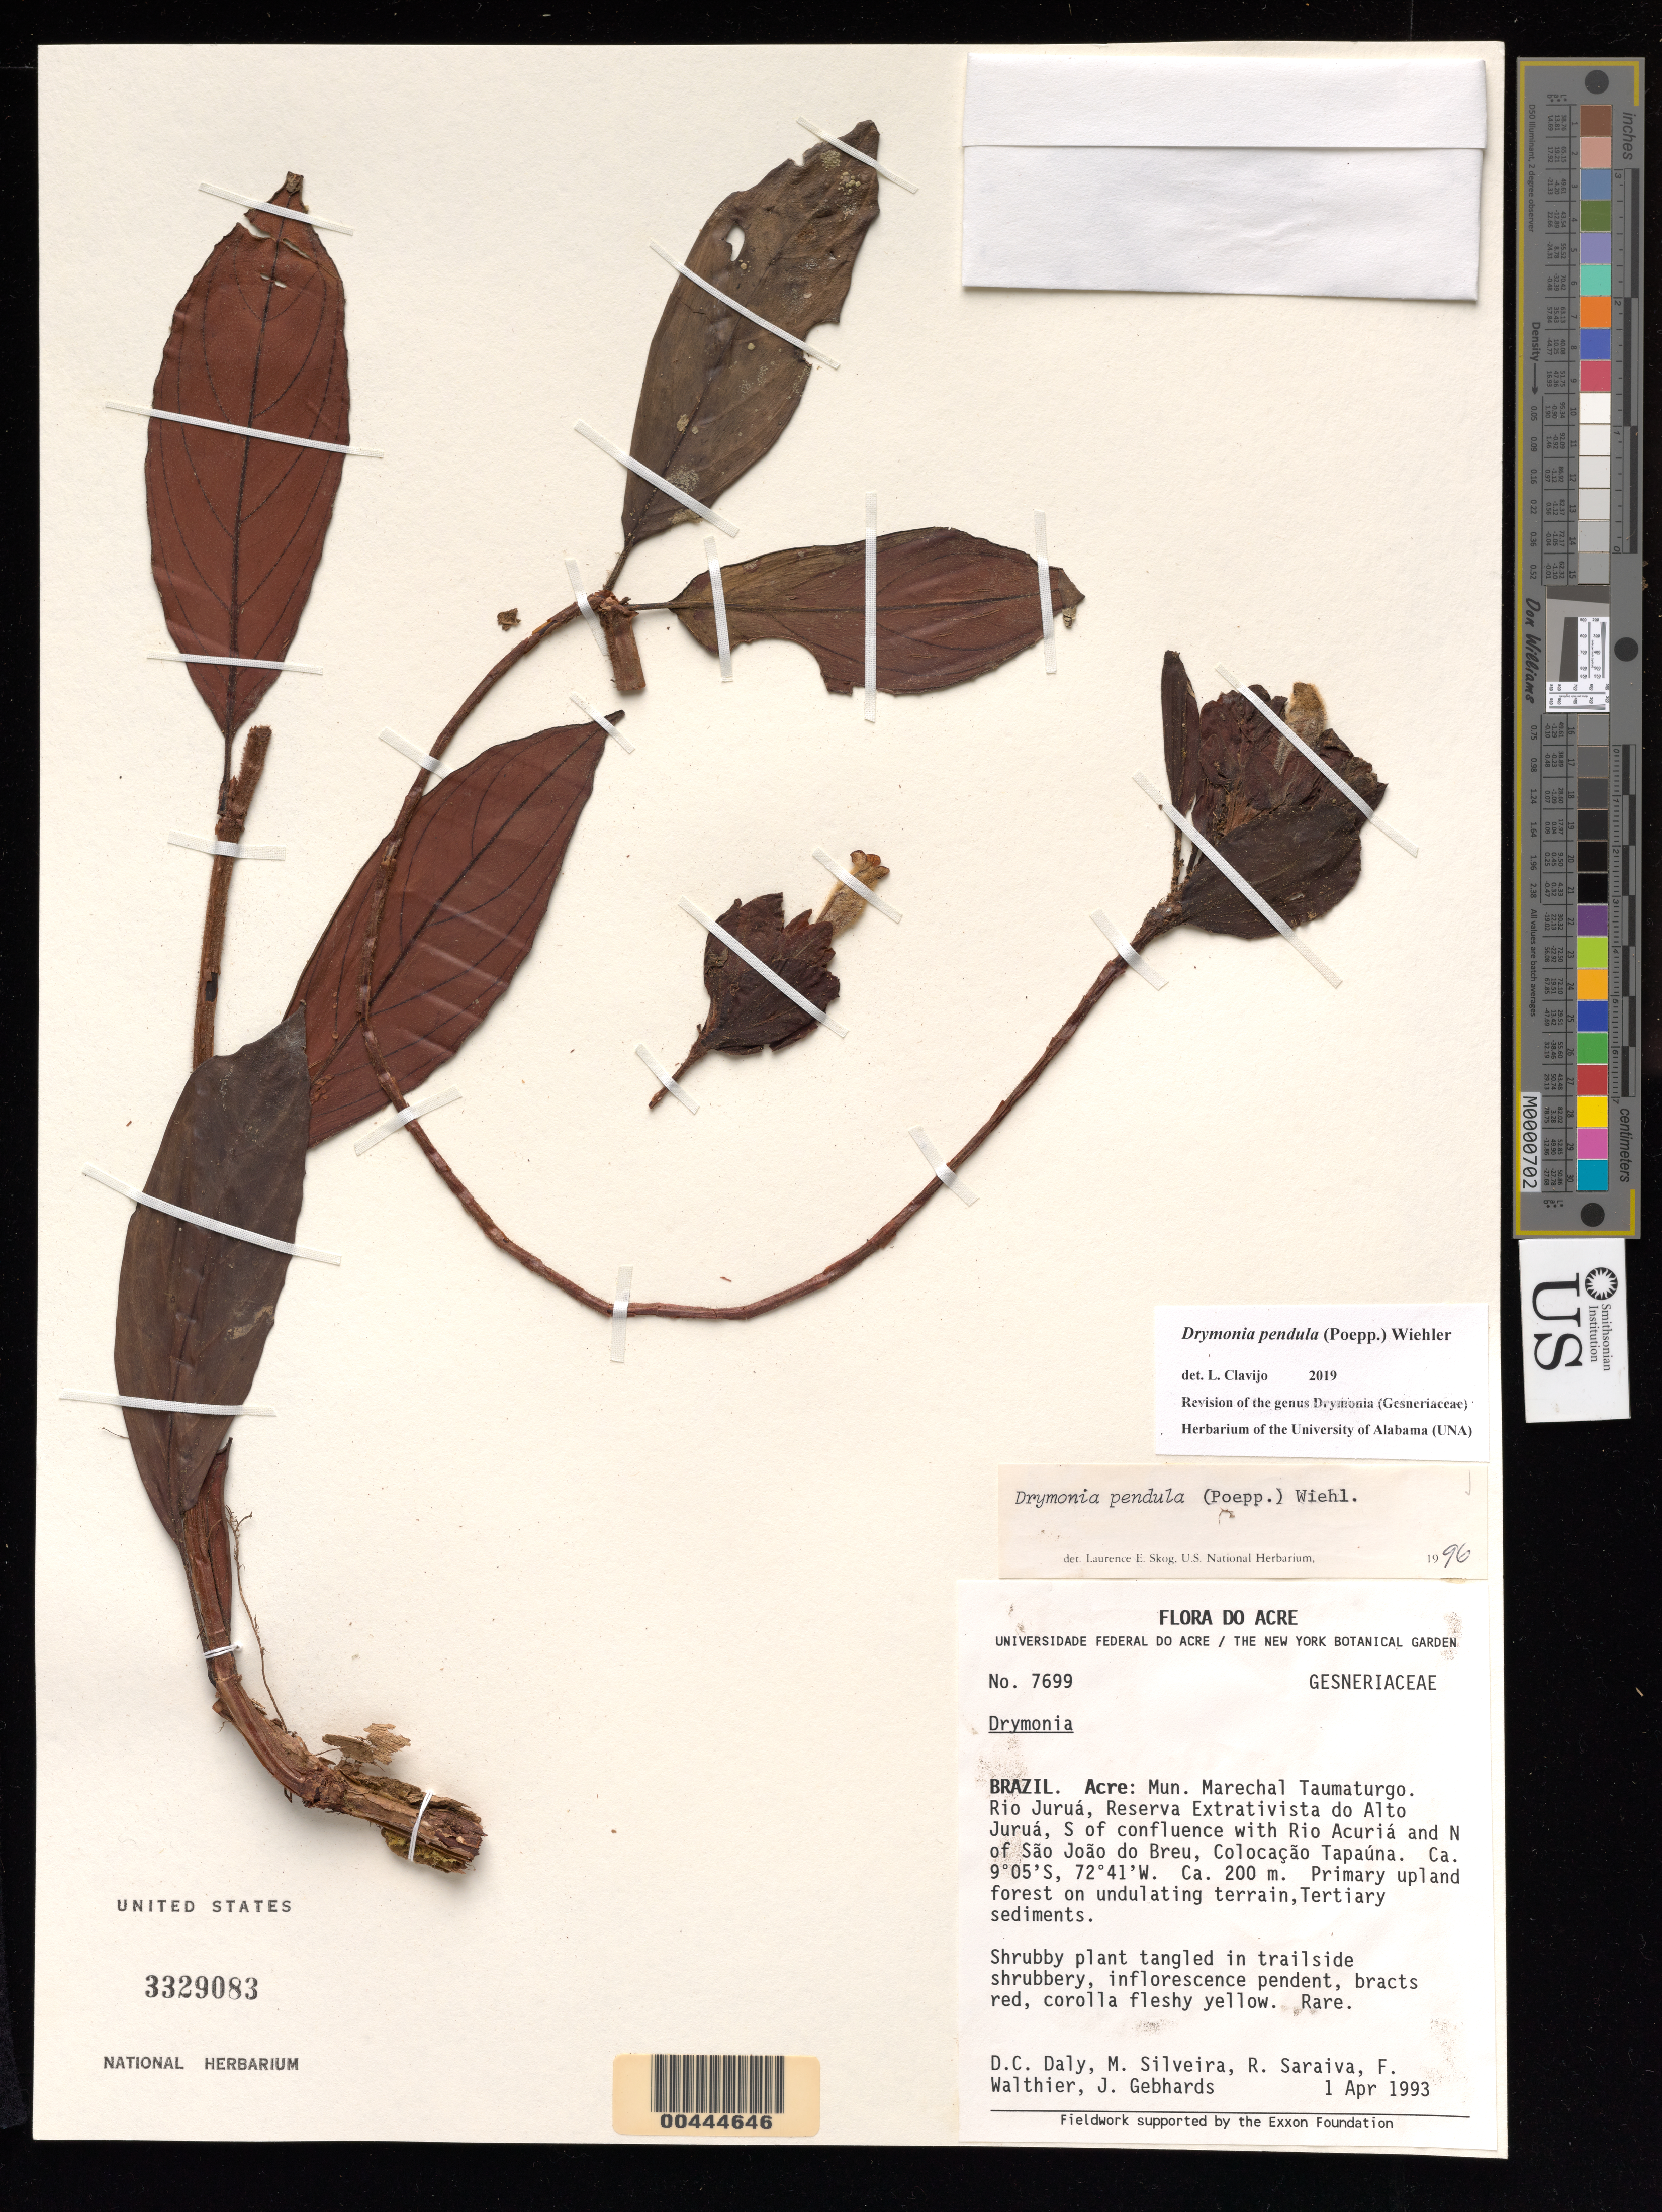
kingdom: Plantae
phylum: Tracheophyta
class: Magnoliopsida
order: Lamiales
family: Gesneriaceae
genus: Drymonia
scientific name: Drymonia pendula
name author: (Poepp.) Wiehler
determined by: Skog, Laurence E.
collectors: D. C. Daly, M. Silveira, R. Saraiva, F. Walthier & J. Gebhards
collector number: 7699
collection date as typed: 01 Apr 1993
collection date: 1993-04-01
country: Brazil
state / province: Acre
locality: Mun. Marechal Taumaturgo; Rio Juruá, Reserva Extrativista do Alto Juruá, S of confluence with Rio Acuriá and N of Sao Joao do Breu, Colocaçao Tapaúna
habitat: Primary upland forest on undulating terrain, Tertiary sediments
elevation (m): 200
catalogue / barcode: US 3329083